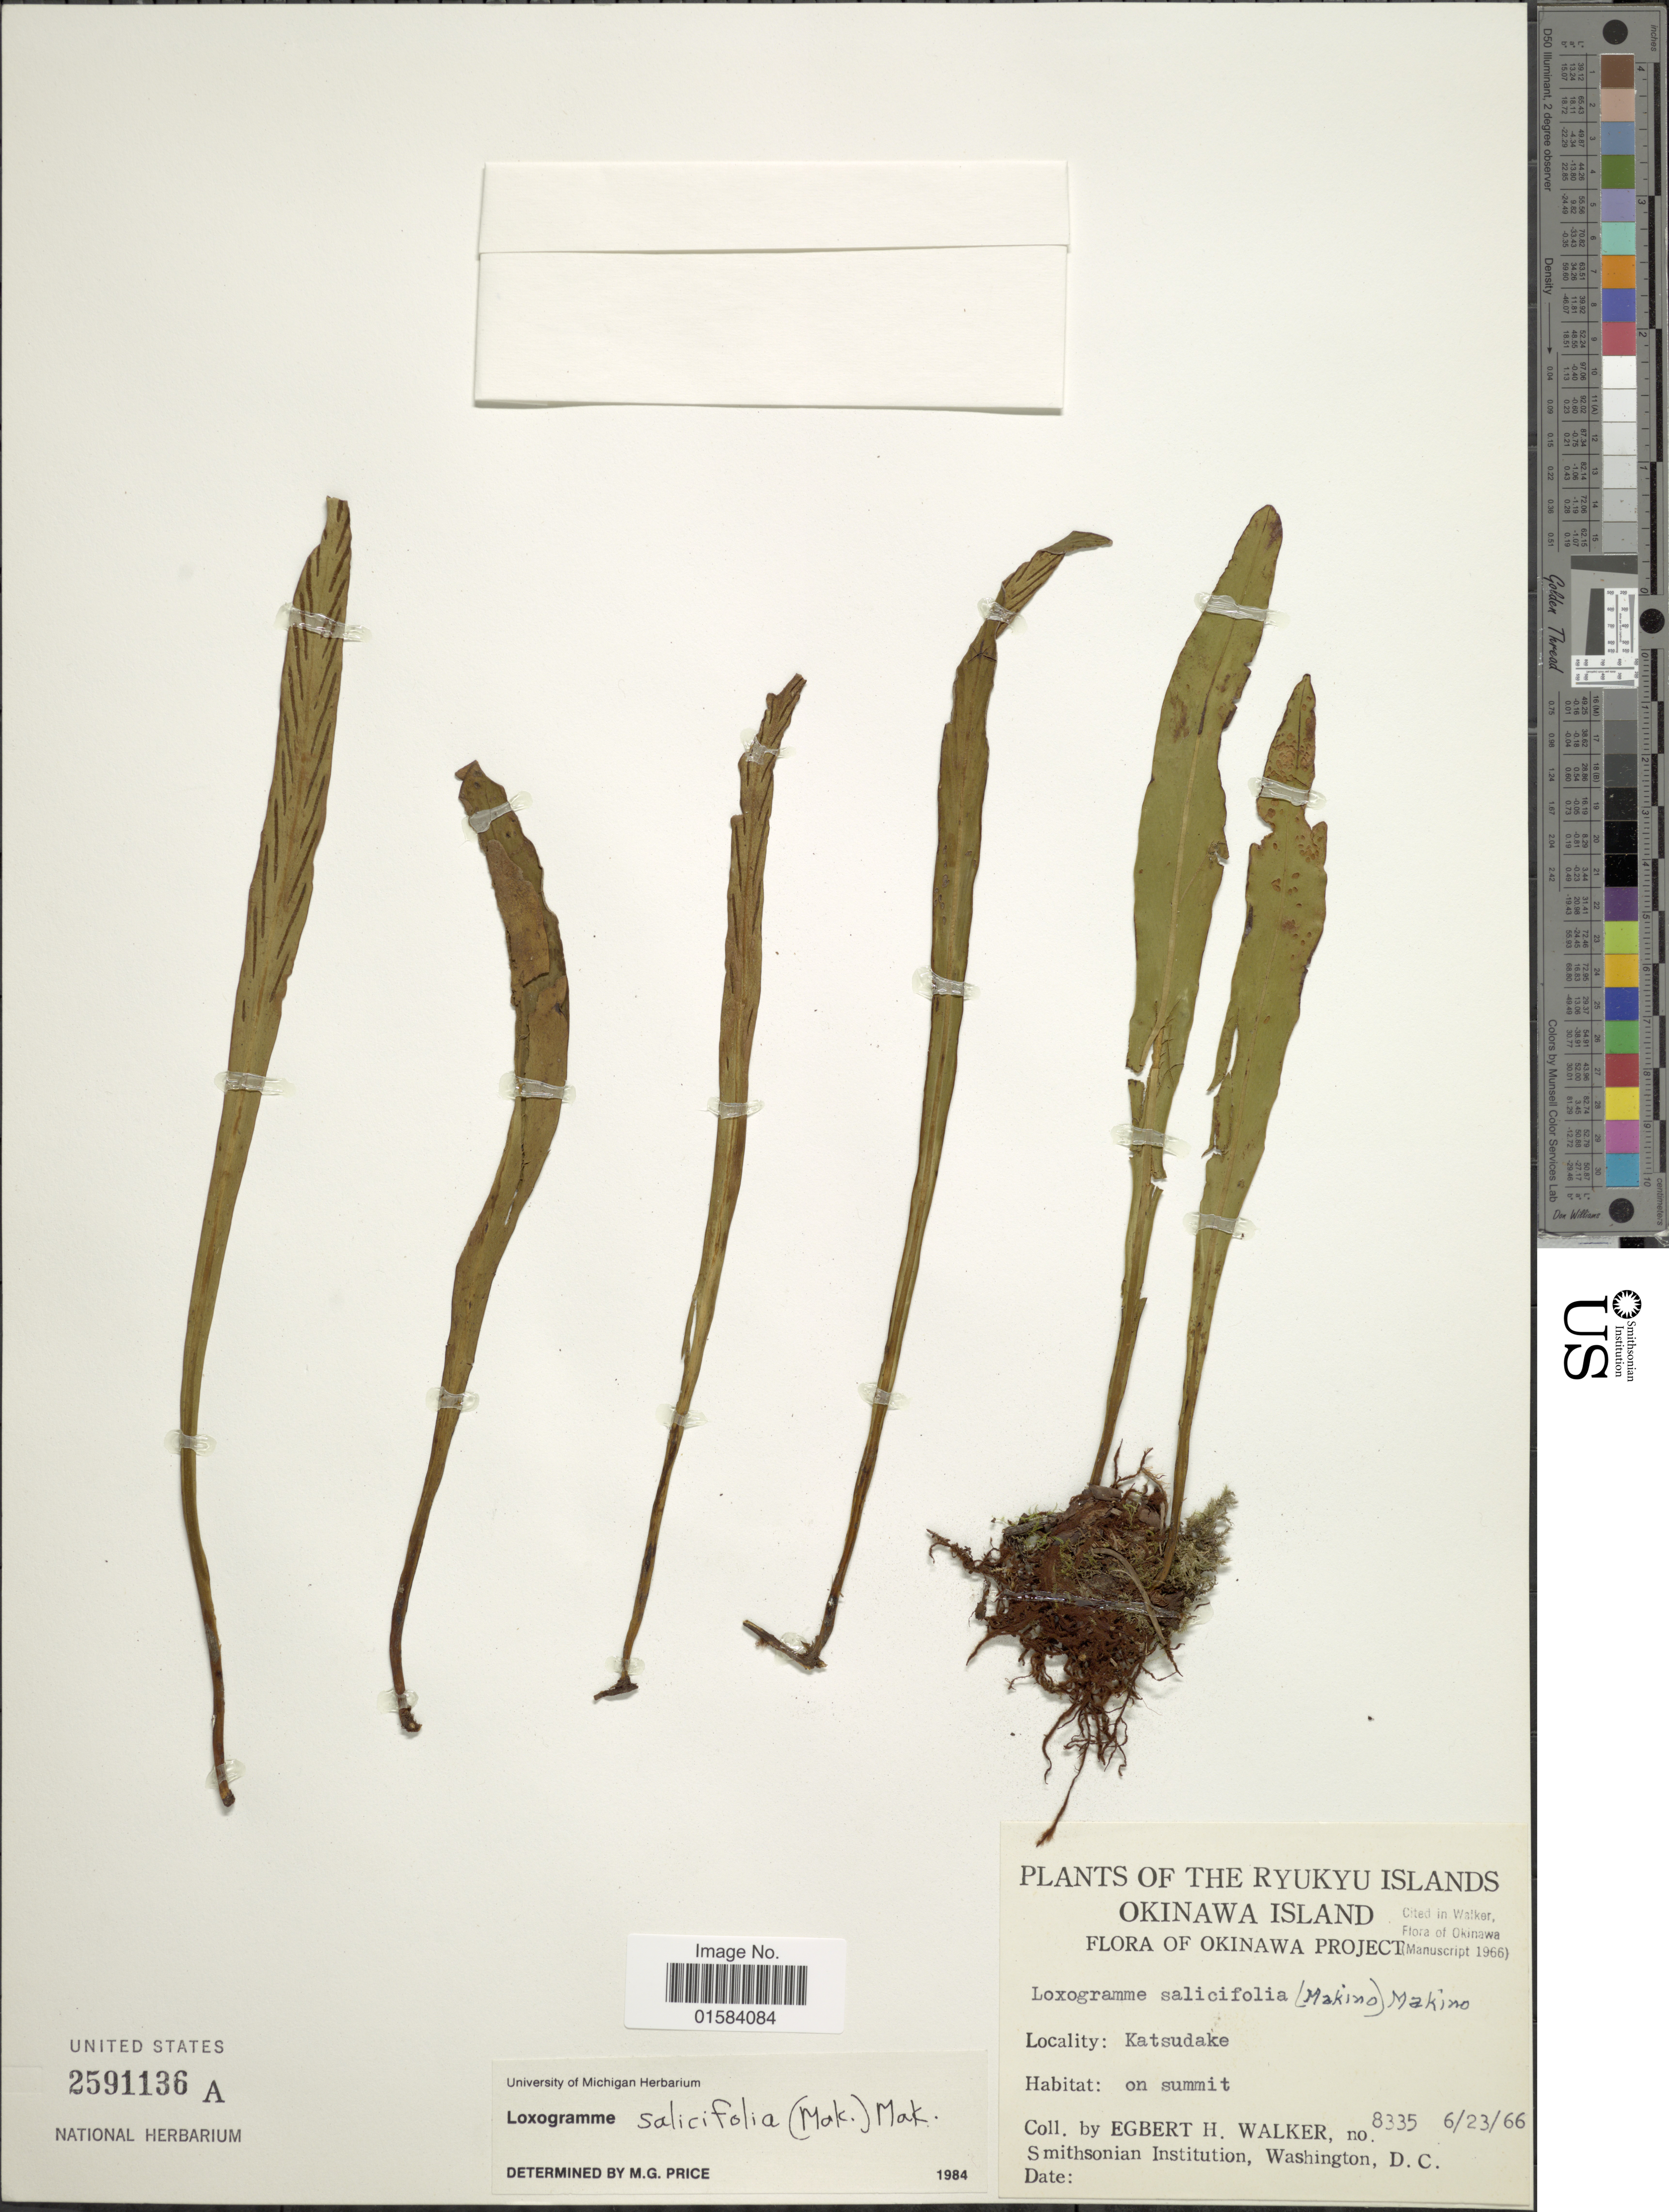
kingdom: Plantae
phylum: Tracheophyta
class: Polypodiopsida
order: Polypodiales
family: Polypodiaceae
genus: Loxogramme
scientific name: Loxogramme salicifolia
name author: (Makino) Makino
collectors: E. H. Walker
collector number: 8335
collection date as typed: Transcribed d/m/y: 23/6/66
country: Japan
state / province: Okinawa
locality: The Ryukyu Islands, Okinawa Island, Okinaw Project, Katsudake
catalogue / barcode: US 2591136A